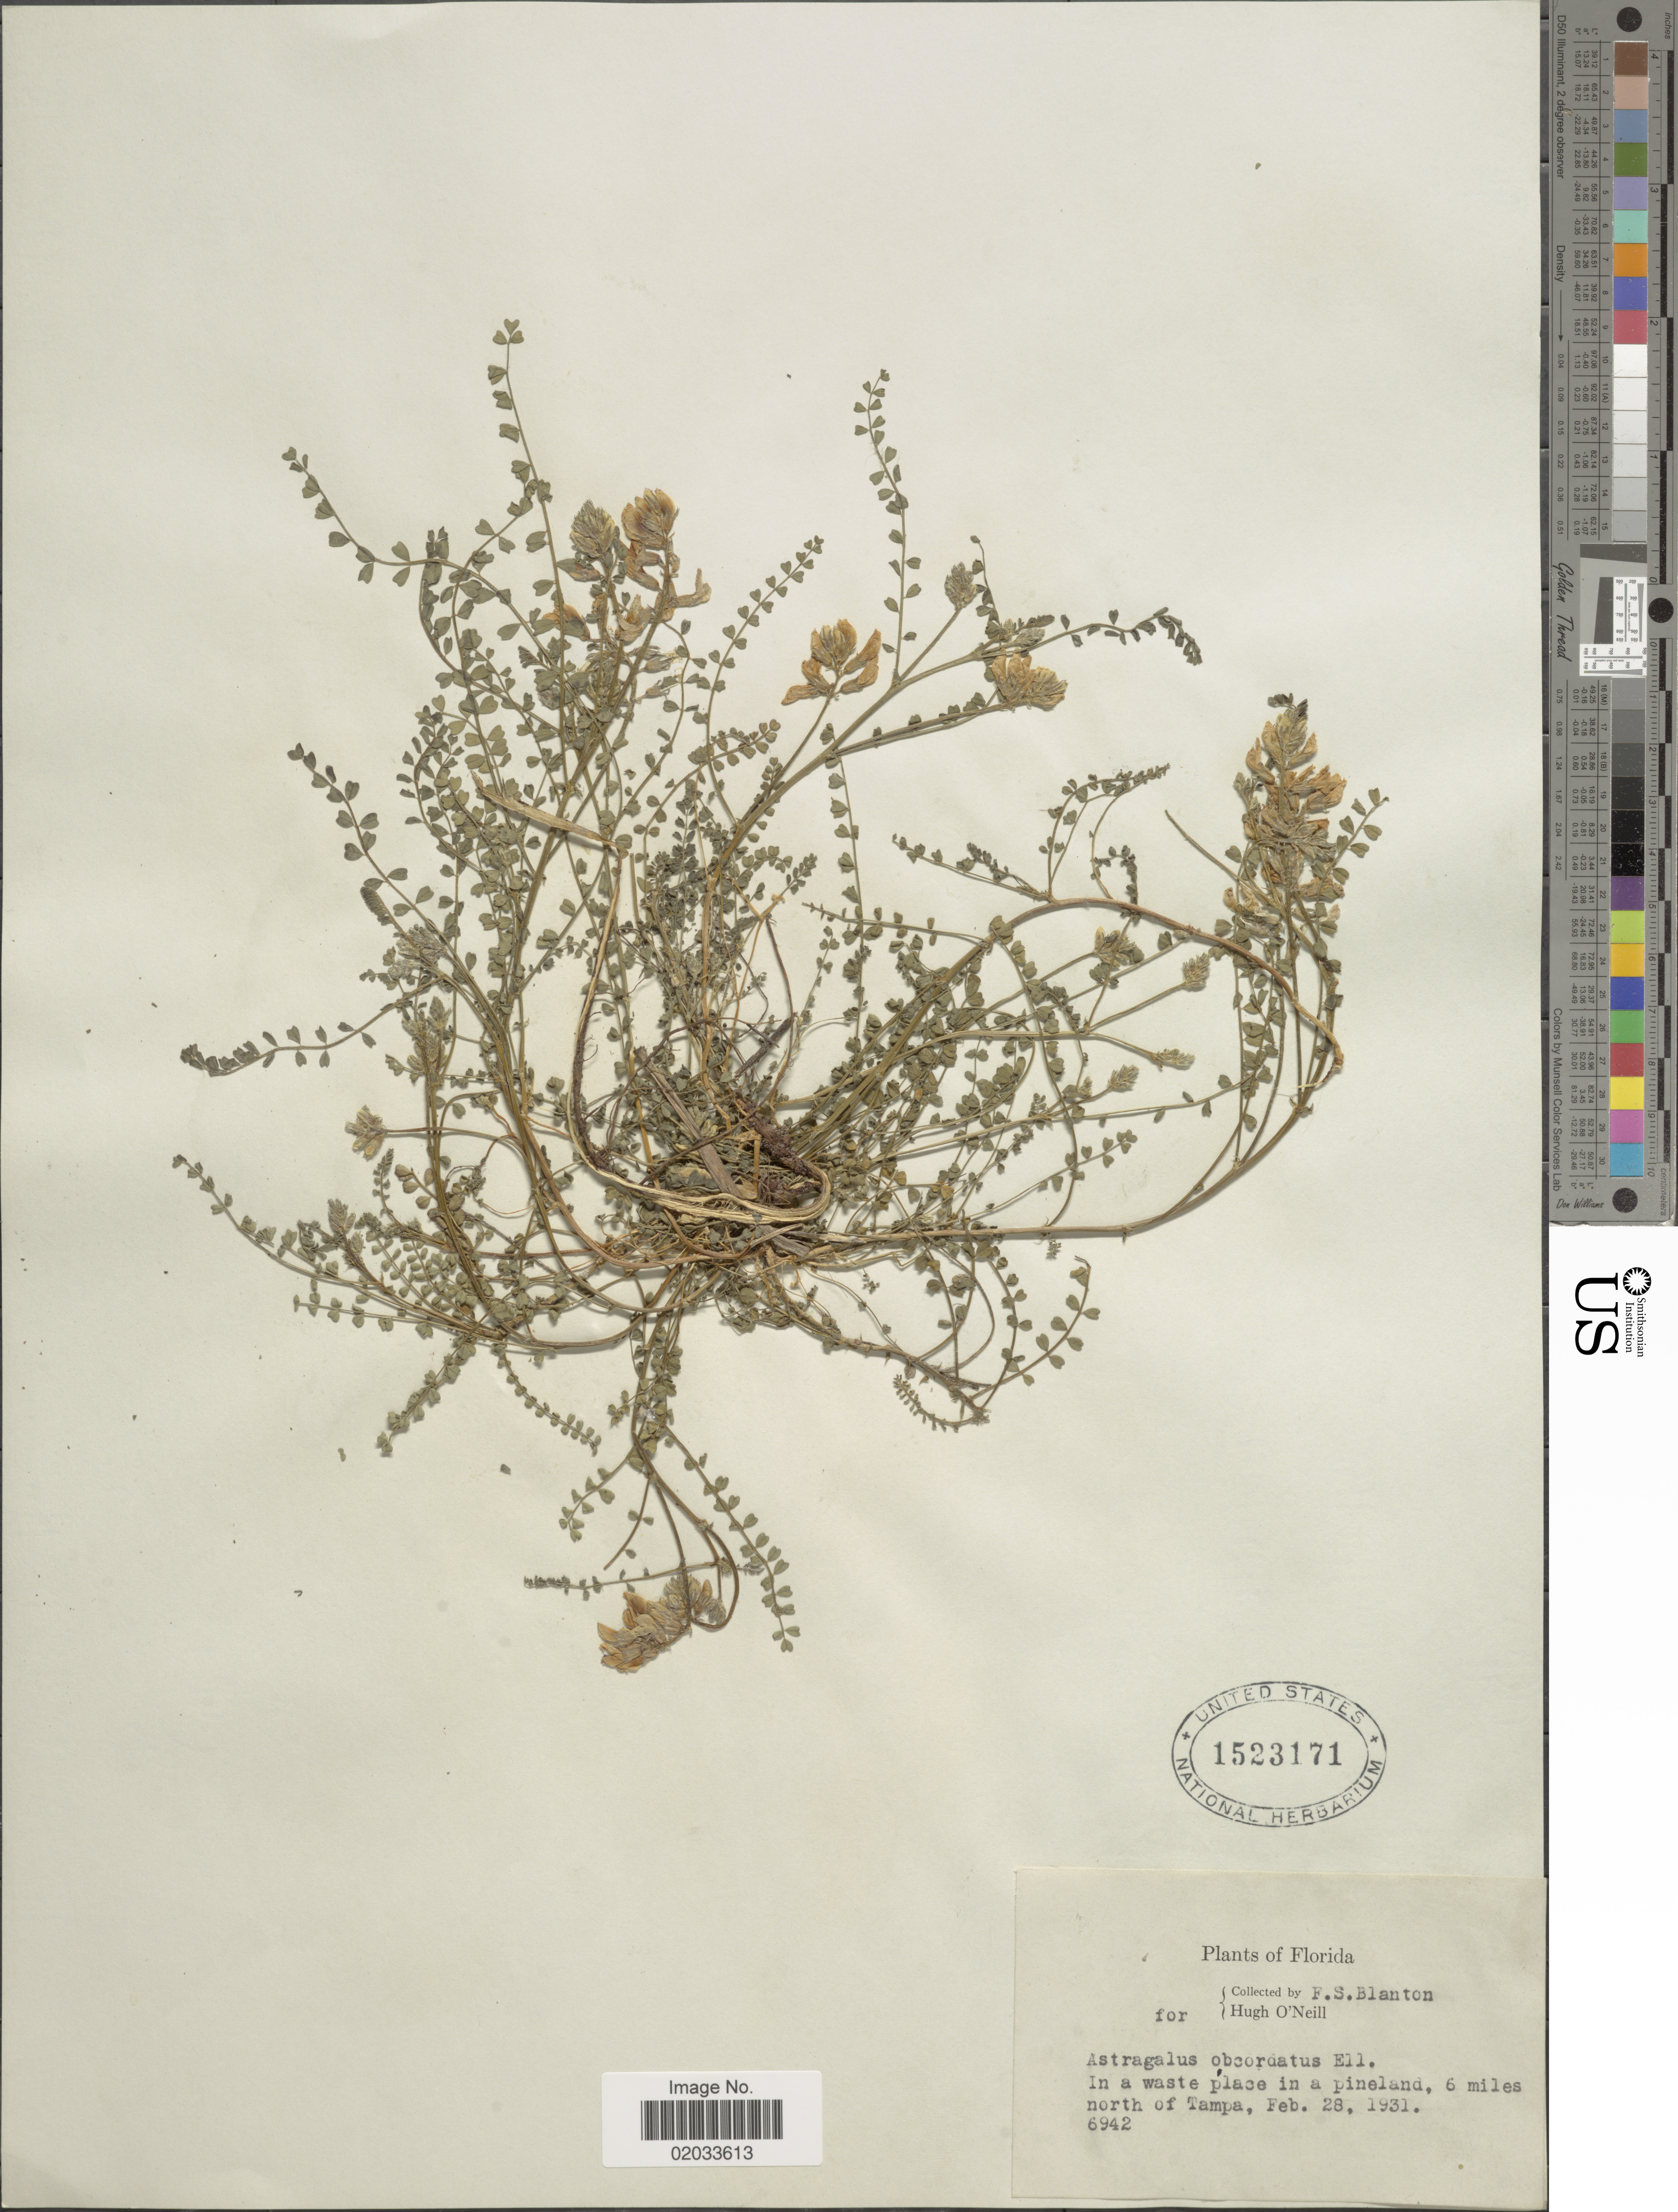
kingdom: Plantae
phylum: Tracheophyta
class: Magnoliopsida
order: Fabales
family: Fabaceae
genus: Astragalus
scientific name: Astragalus obcordatus Boiss., nom. illeg.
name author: Boiss.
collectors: F. S. Blanton & H. O'Neill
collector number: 6942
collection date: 1931-02-28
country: United States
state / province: Florida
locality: In a waste place in a pineland, 6 miles north of Tampa.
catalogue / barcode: US 1523171